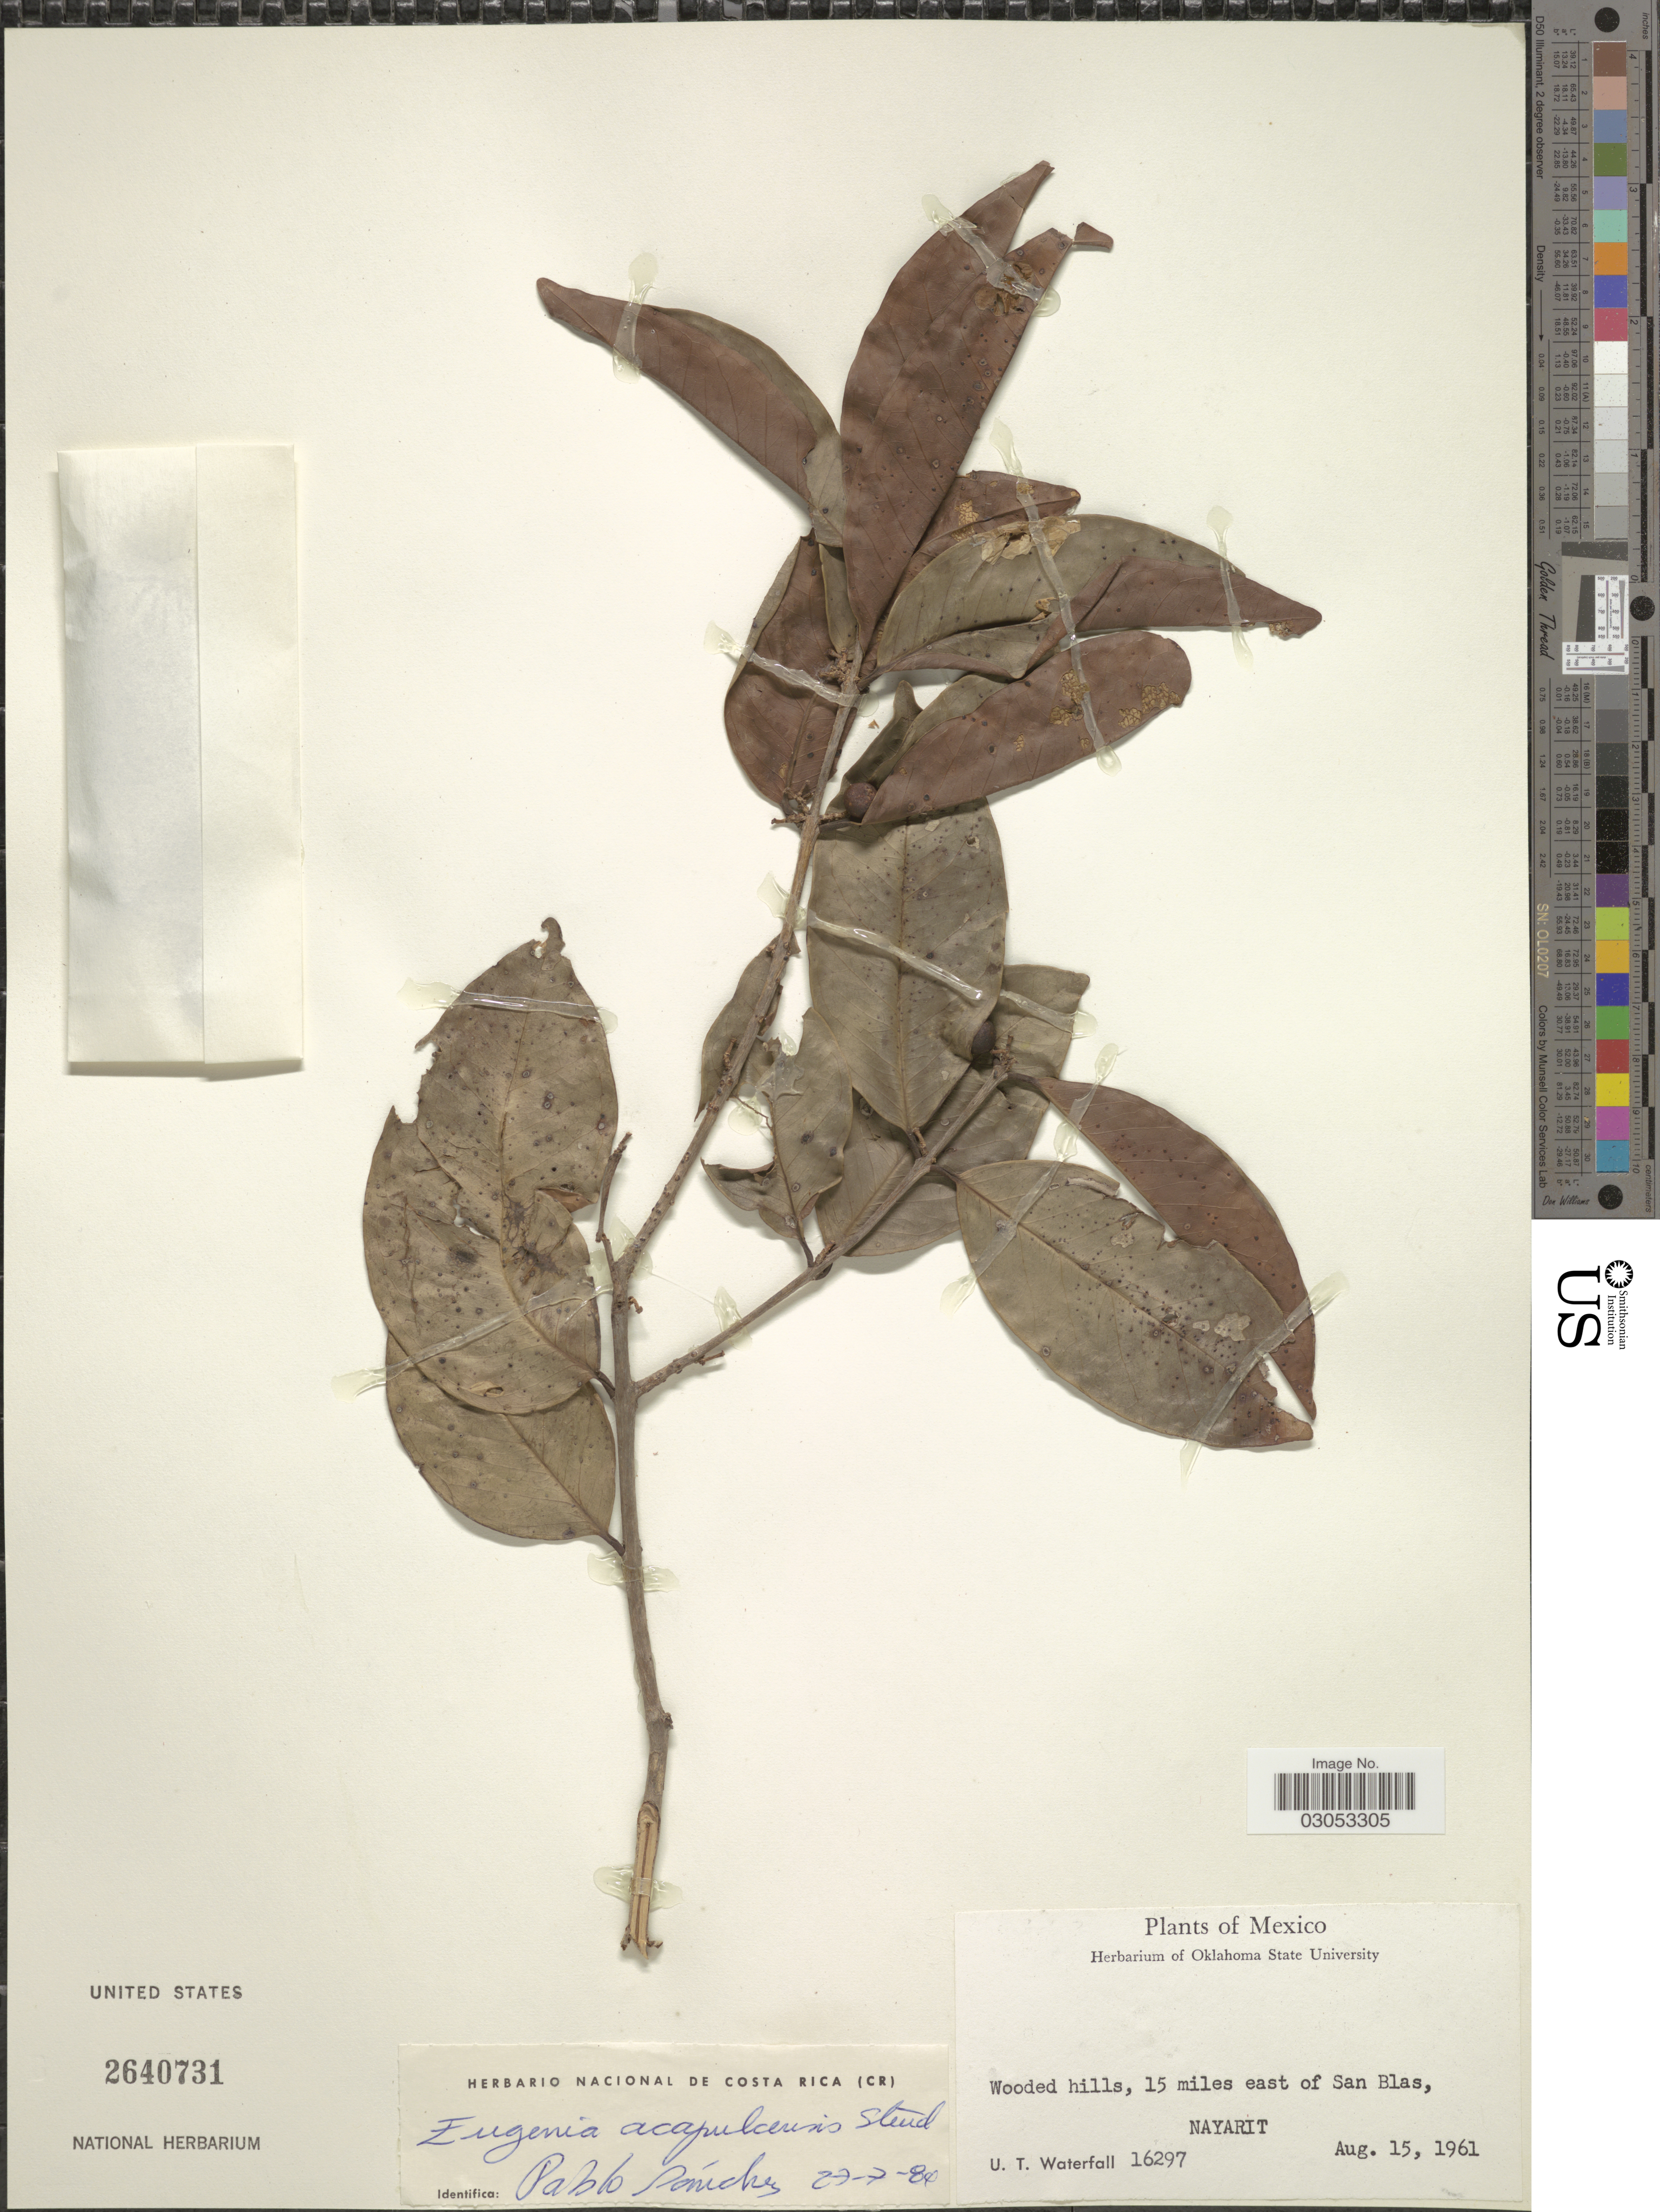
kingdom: Plantae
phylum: Tracheophyta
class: Magnoliopsida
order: Myrtales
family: Myrtaceae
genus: Eugenia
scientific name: Eugenia acapulcensis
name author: Steud.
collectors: U. T. Waterfall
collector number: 16297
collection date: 1961-08-15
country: Mexico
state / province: Nayarit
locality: Wooded hills, 15 miles east of San Blas, Nayarit.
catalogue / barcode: US 2640731